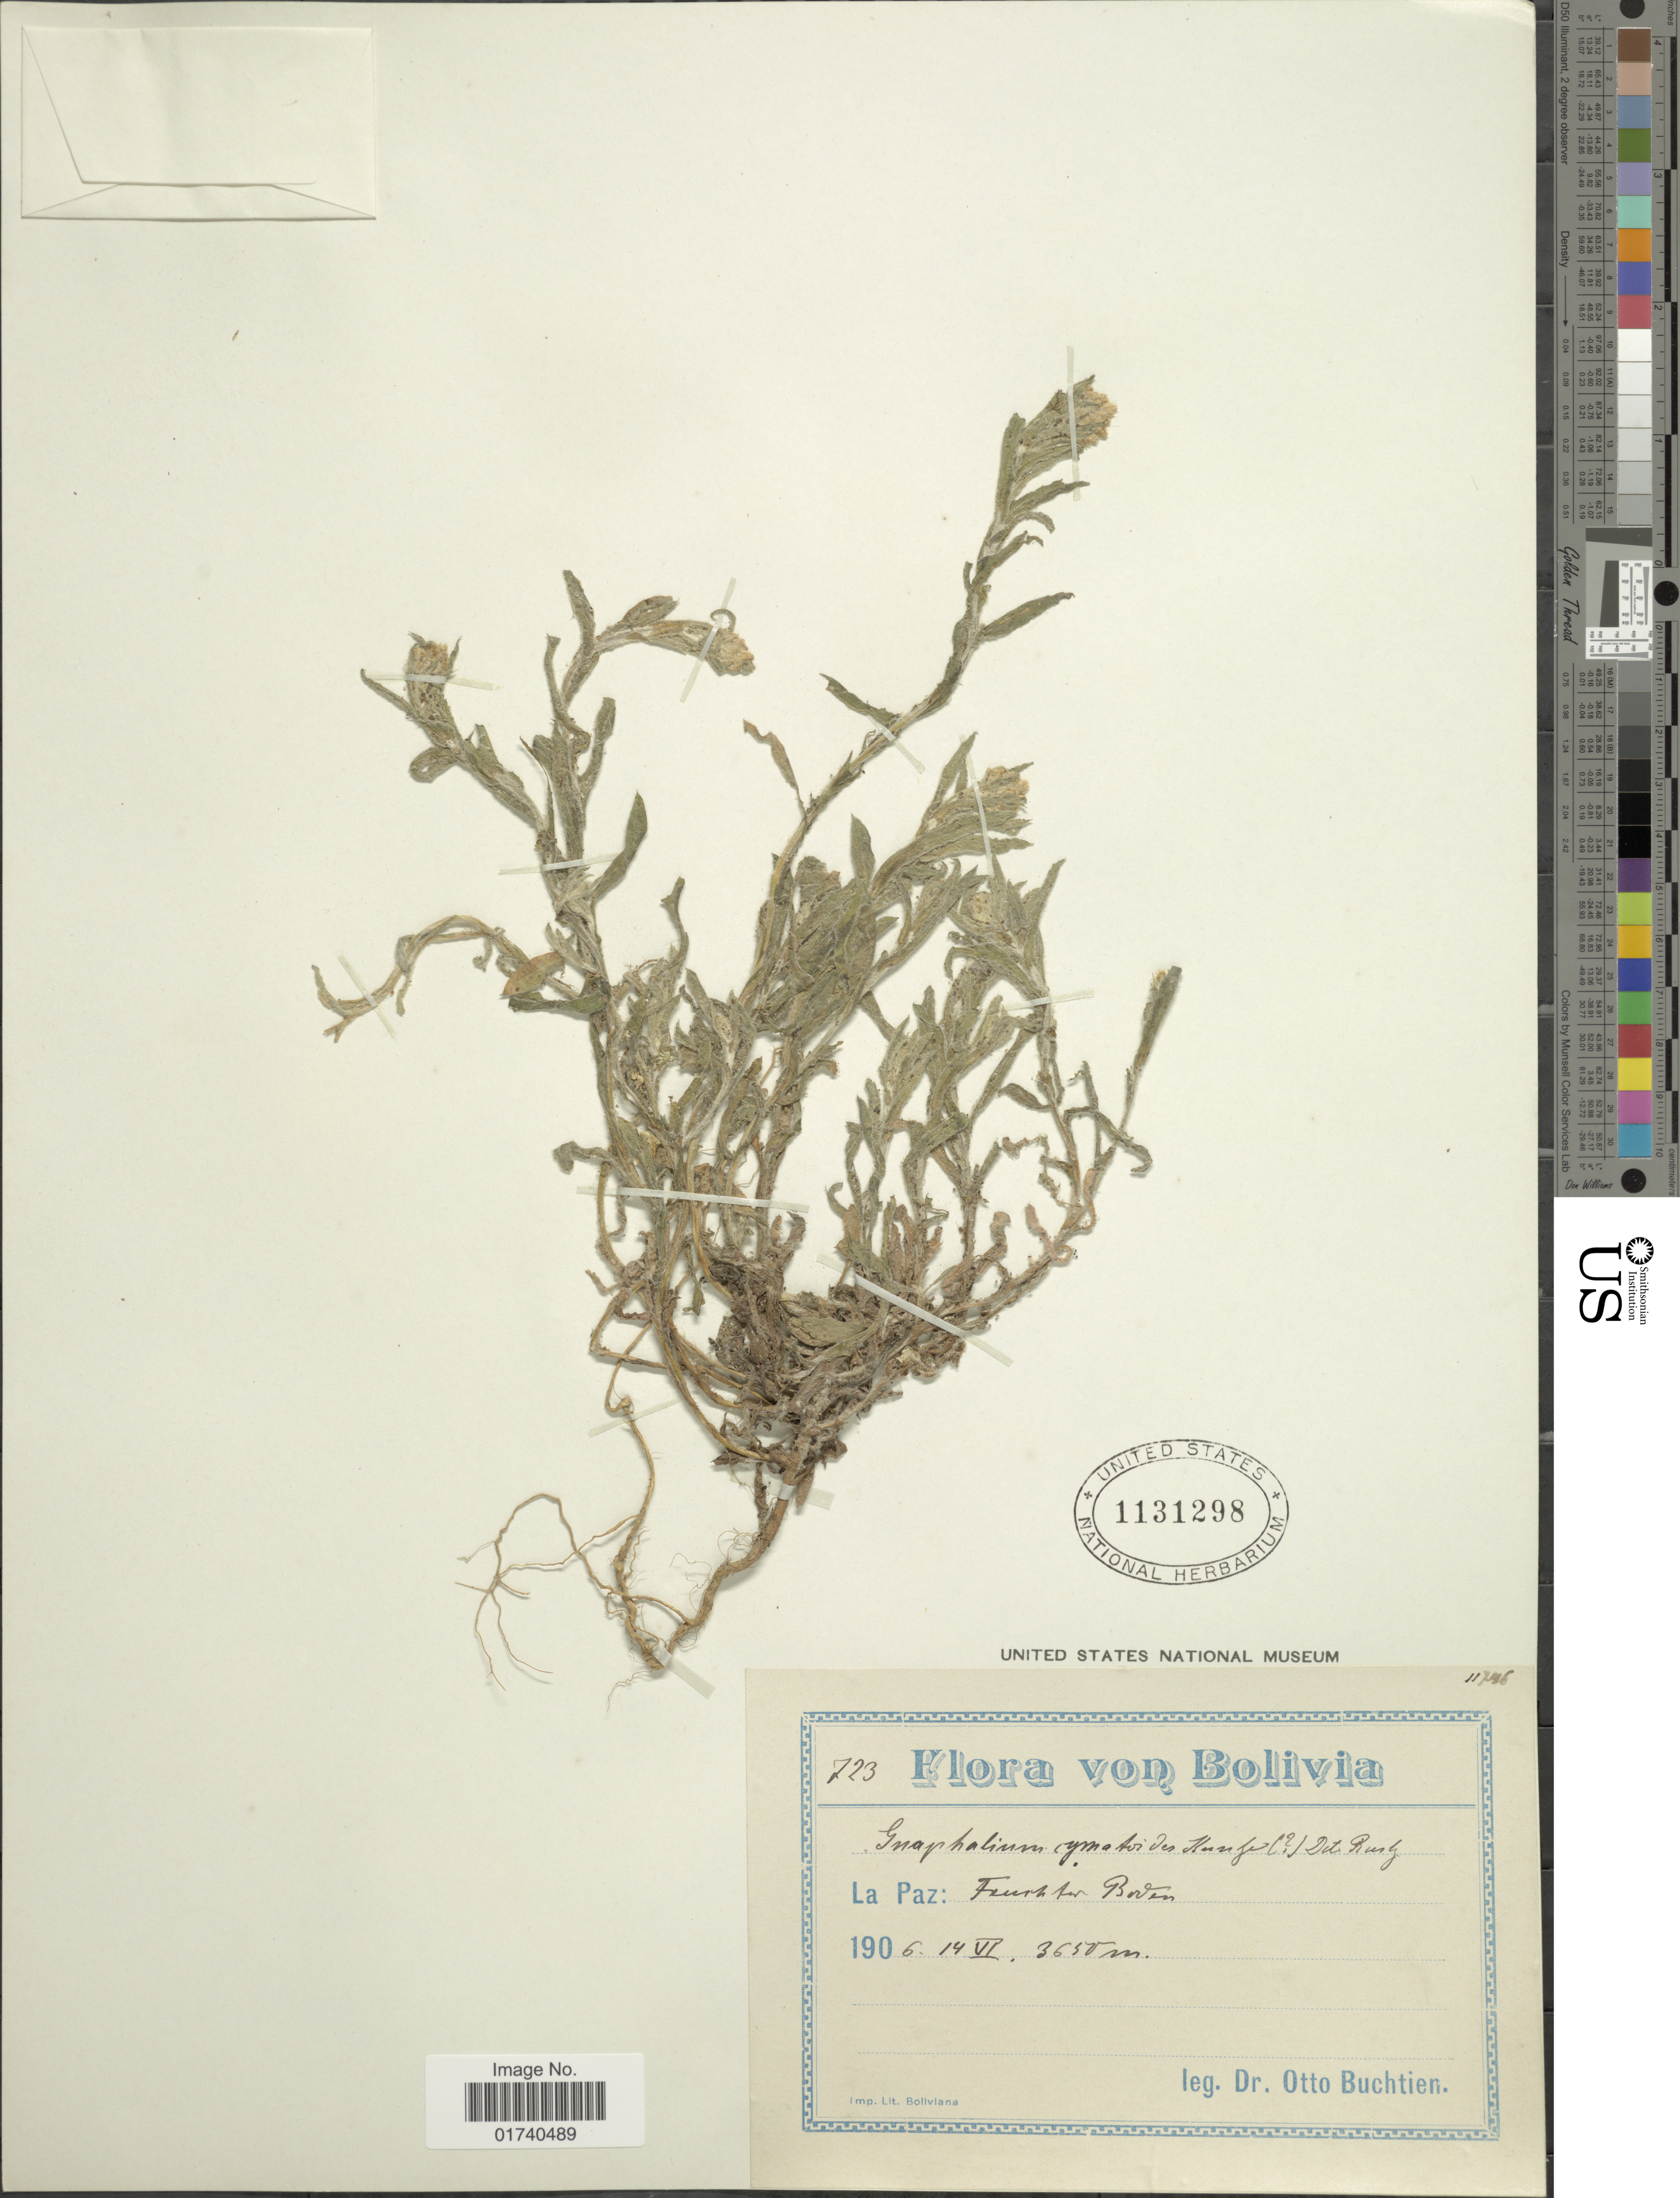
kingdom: Plantae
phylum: Tracheophyta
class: Magnoliopsida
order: Asterales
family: Asteraceae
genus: Pseudognaphalium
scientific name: Pseudognaphalium cymatoides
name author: (Kunze ex DC.) Anderb.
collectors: O. Buchtien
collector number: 723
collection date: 1906-06-14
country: Bolivia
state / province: La Paz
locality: Fuerth ter Boven.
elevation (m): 3650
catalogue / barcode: US 1131298